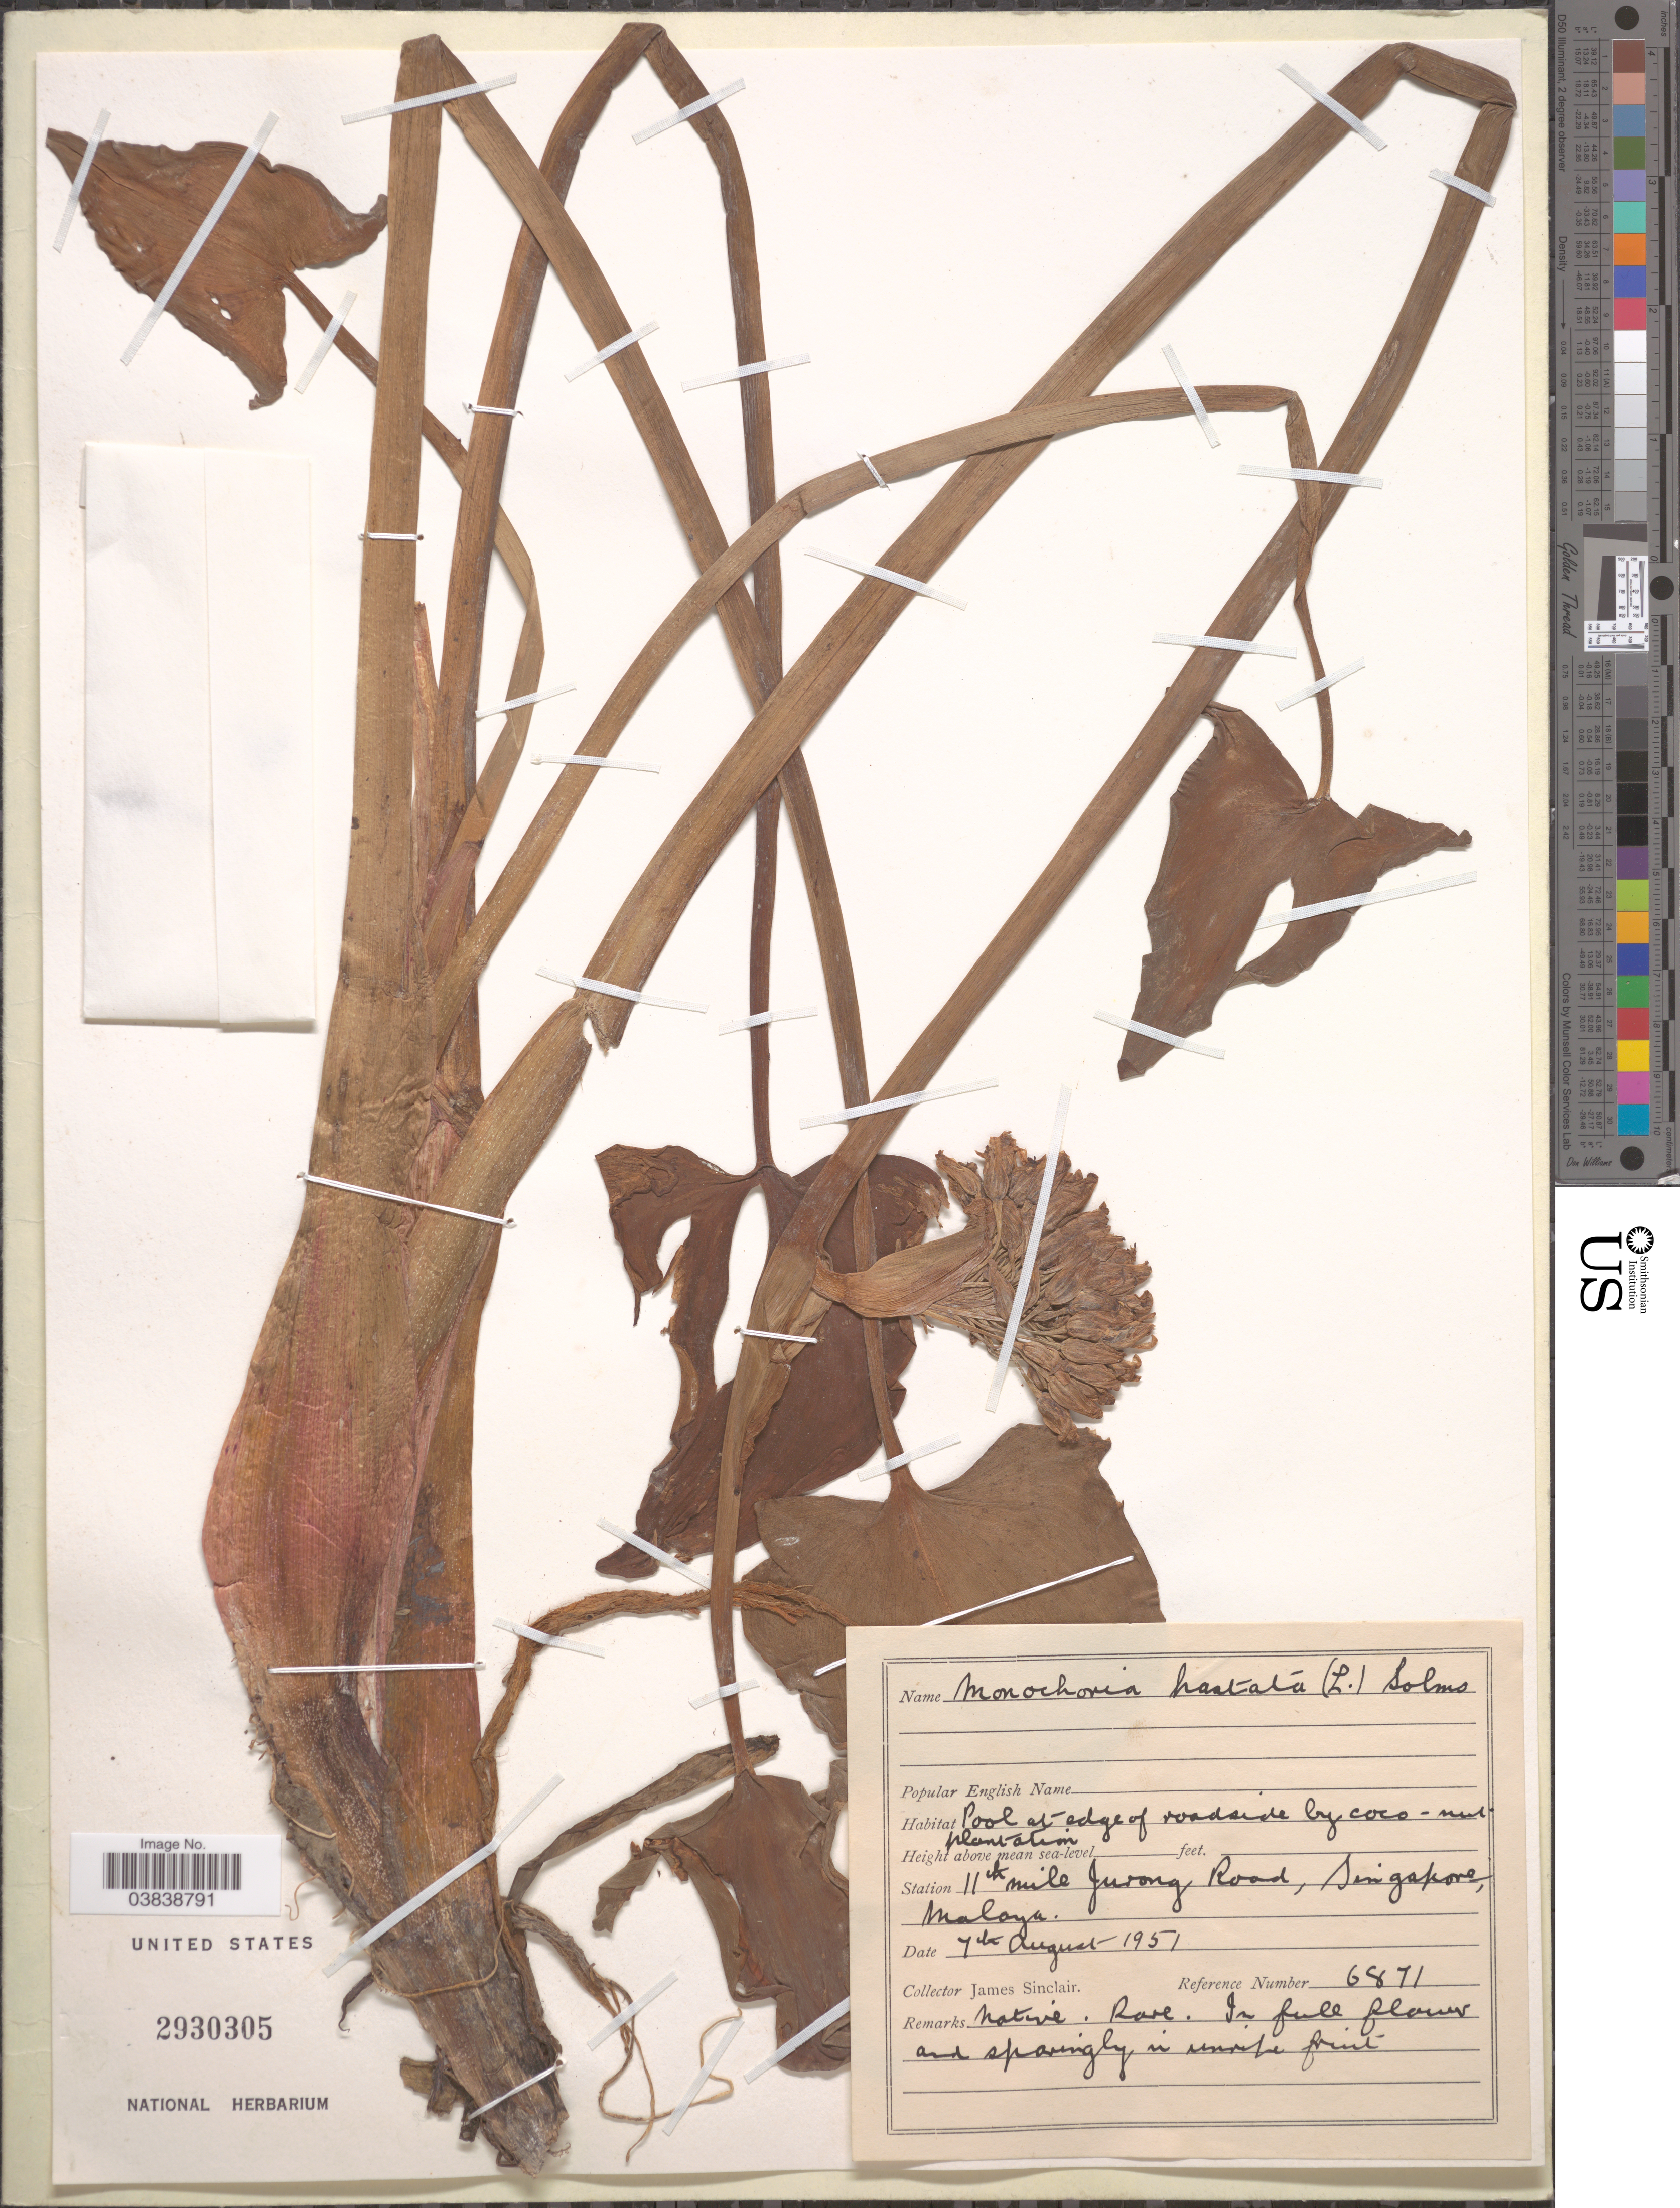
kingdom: Plantae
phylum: Tracheophyta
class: Liliopsida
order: Commelinales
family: Pontederiaceae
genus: Monochoria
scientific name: Monochoria hastata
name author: (L.) Solms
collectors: J. Sinclair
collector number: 6871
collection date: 1951-08-07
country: Singapore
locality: Station 11th mile Jurong Road, Singapore, Malaya.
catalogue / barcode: US 2930305